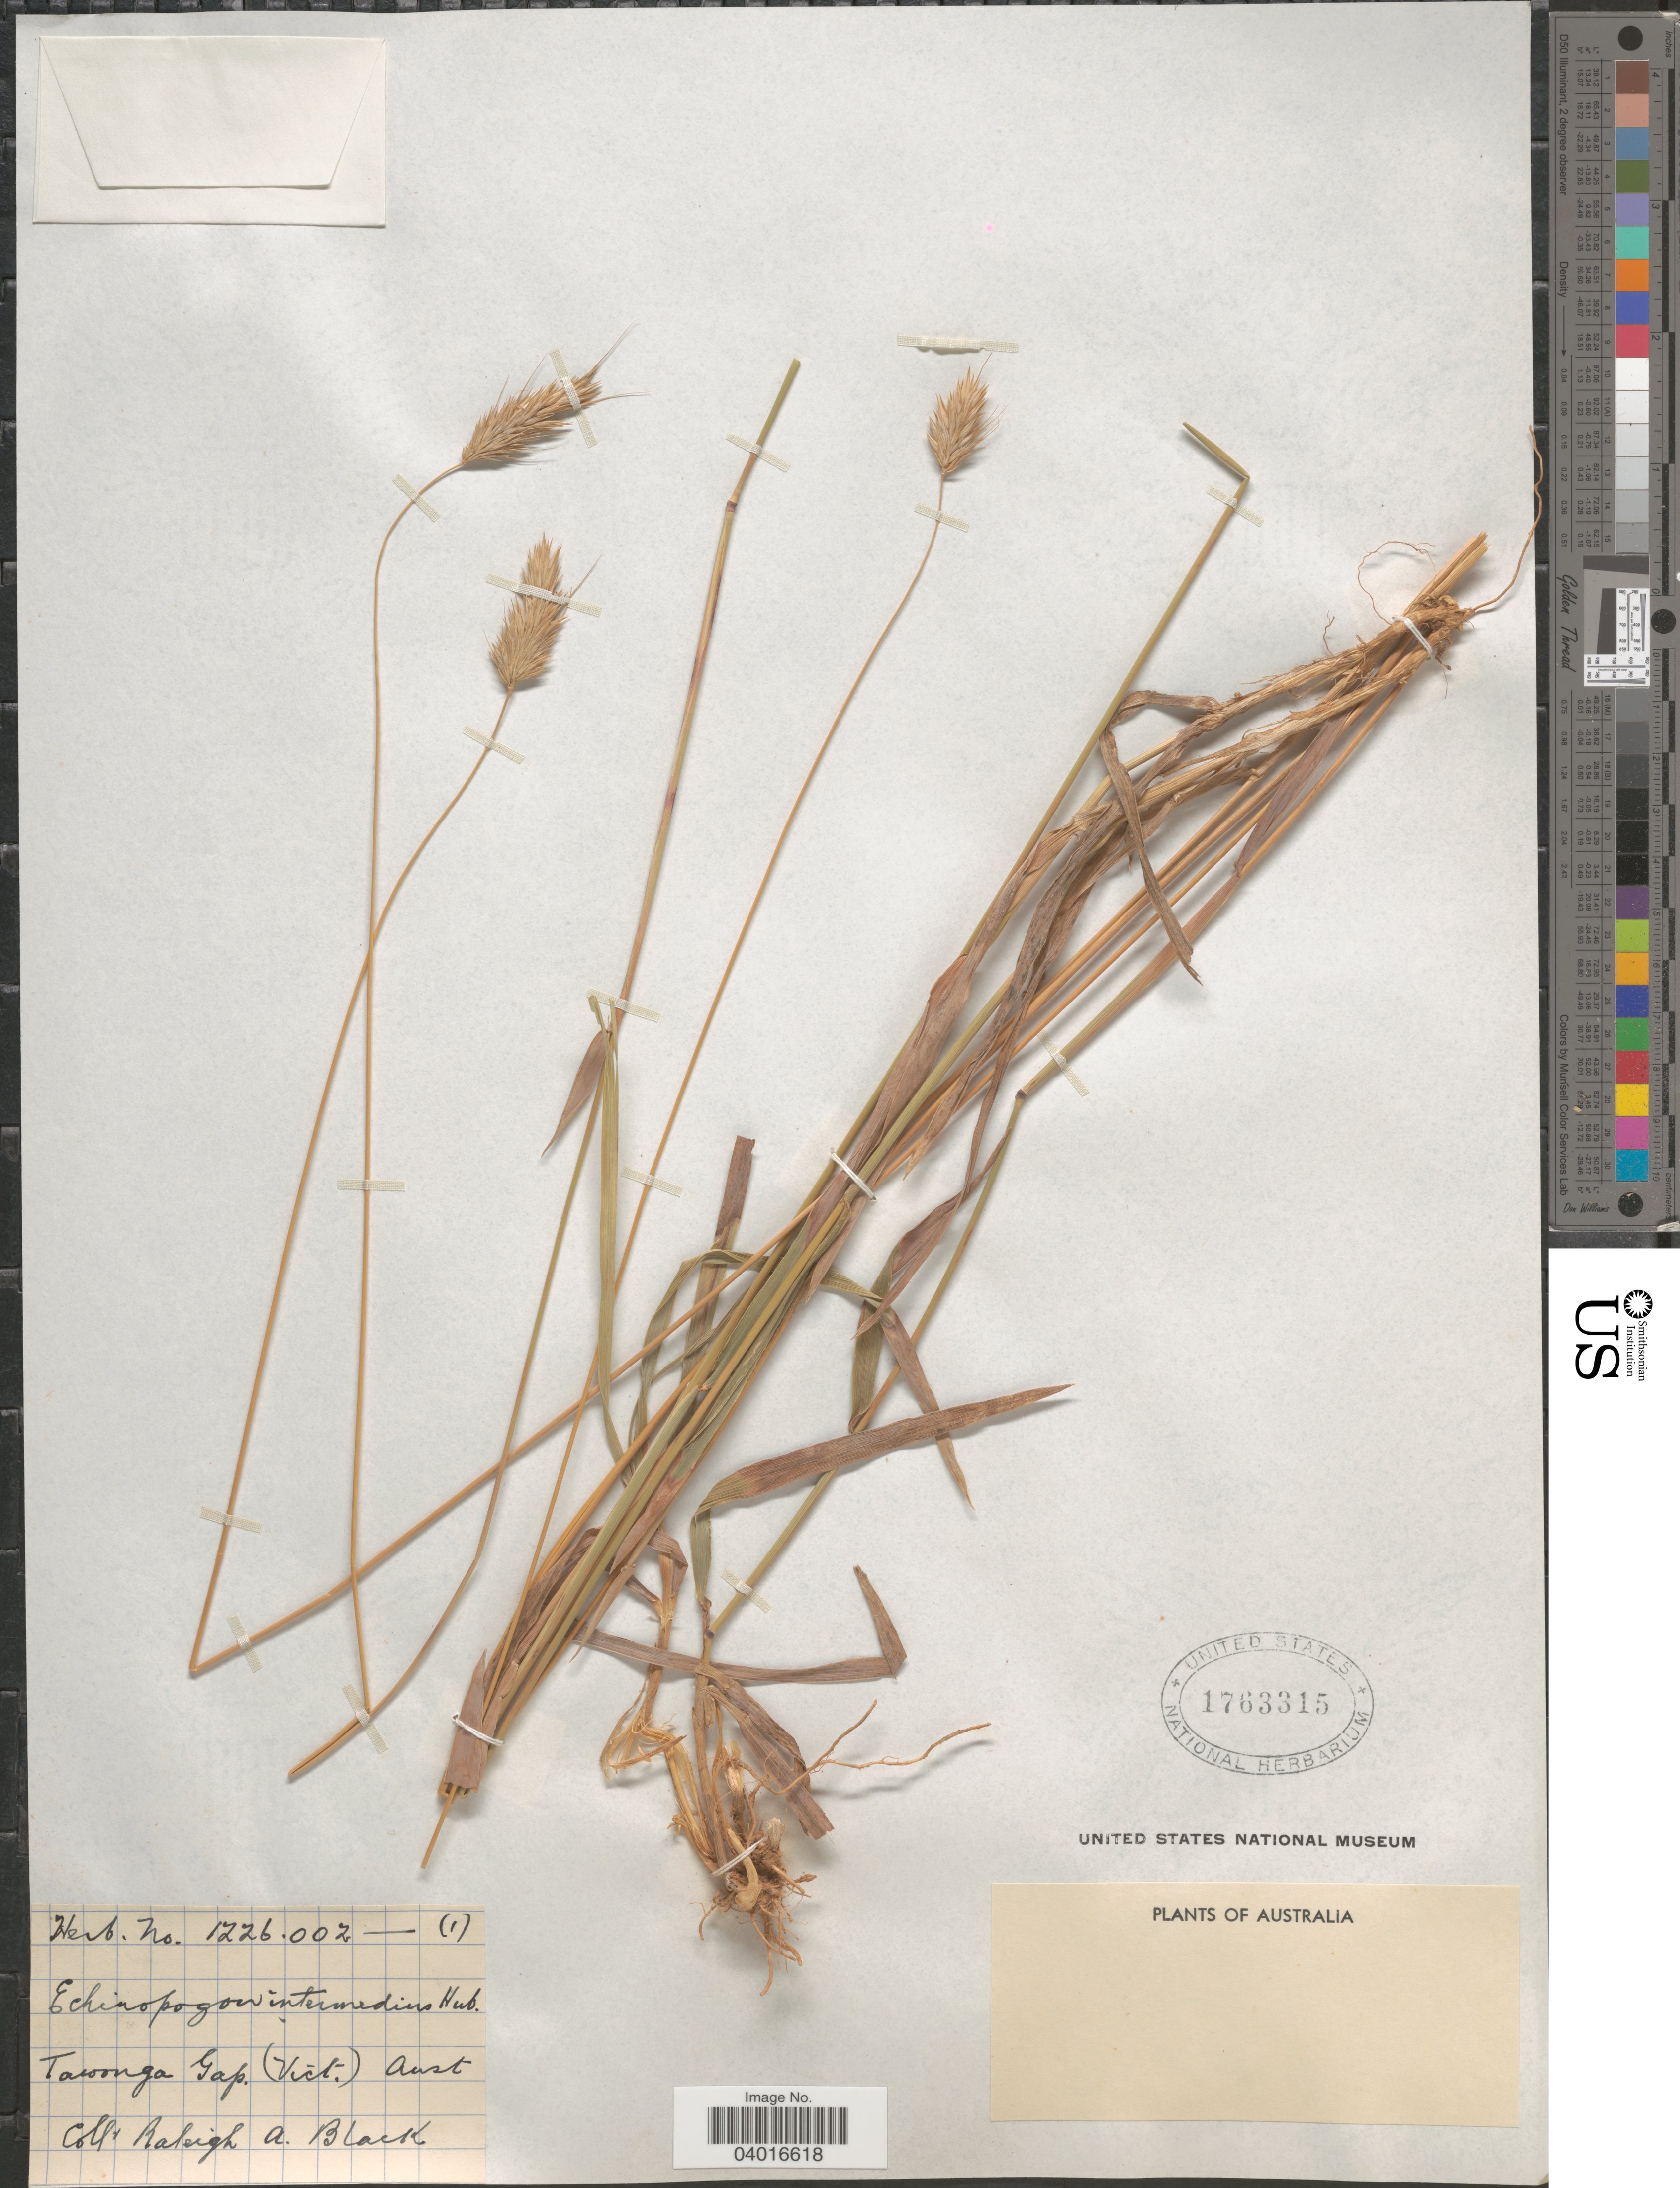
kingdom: Plantae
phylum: Tracheophyta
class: Liliopsida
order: Poales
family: Poaceae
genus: Echinopogon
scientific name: Echinopogon intermedius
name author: C.E. Hubb.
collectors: R. A. Black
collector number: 1226002/1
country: Australia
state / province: Victoria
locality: Tawonga Gap. (Vict.).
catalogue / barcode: US 1763315